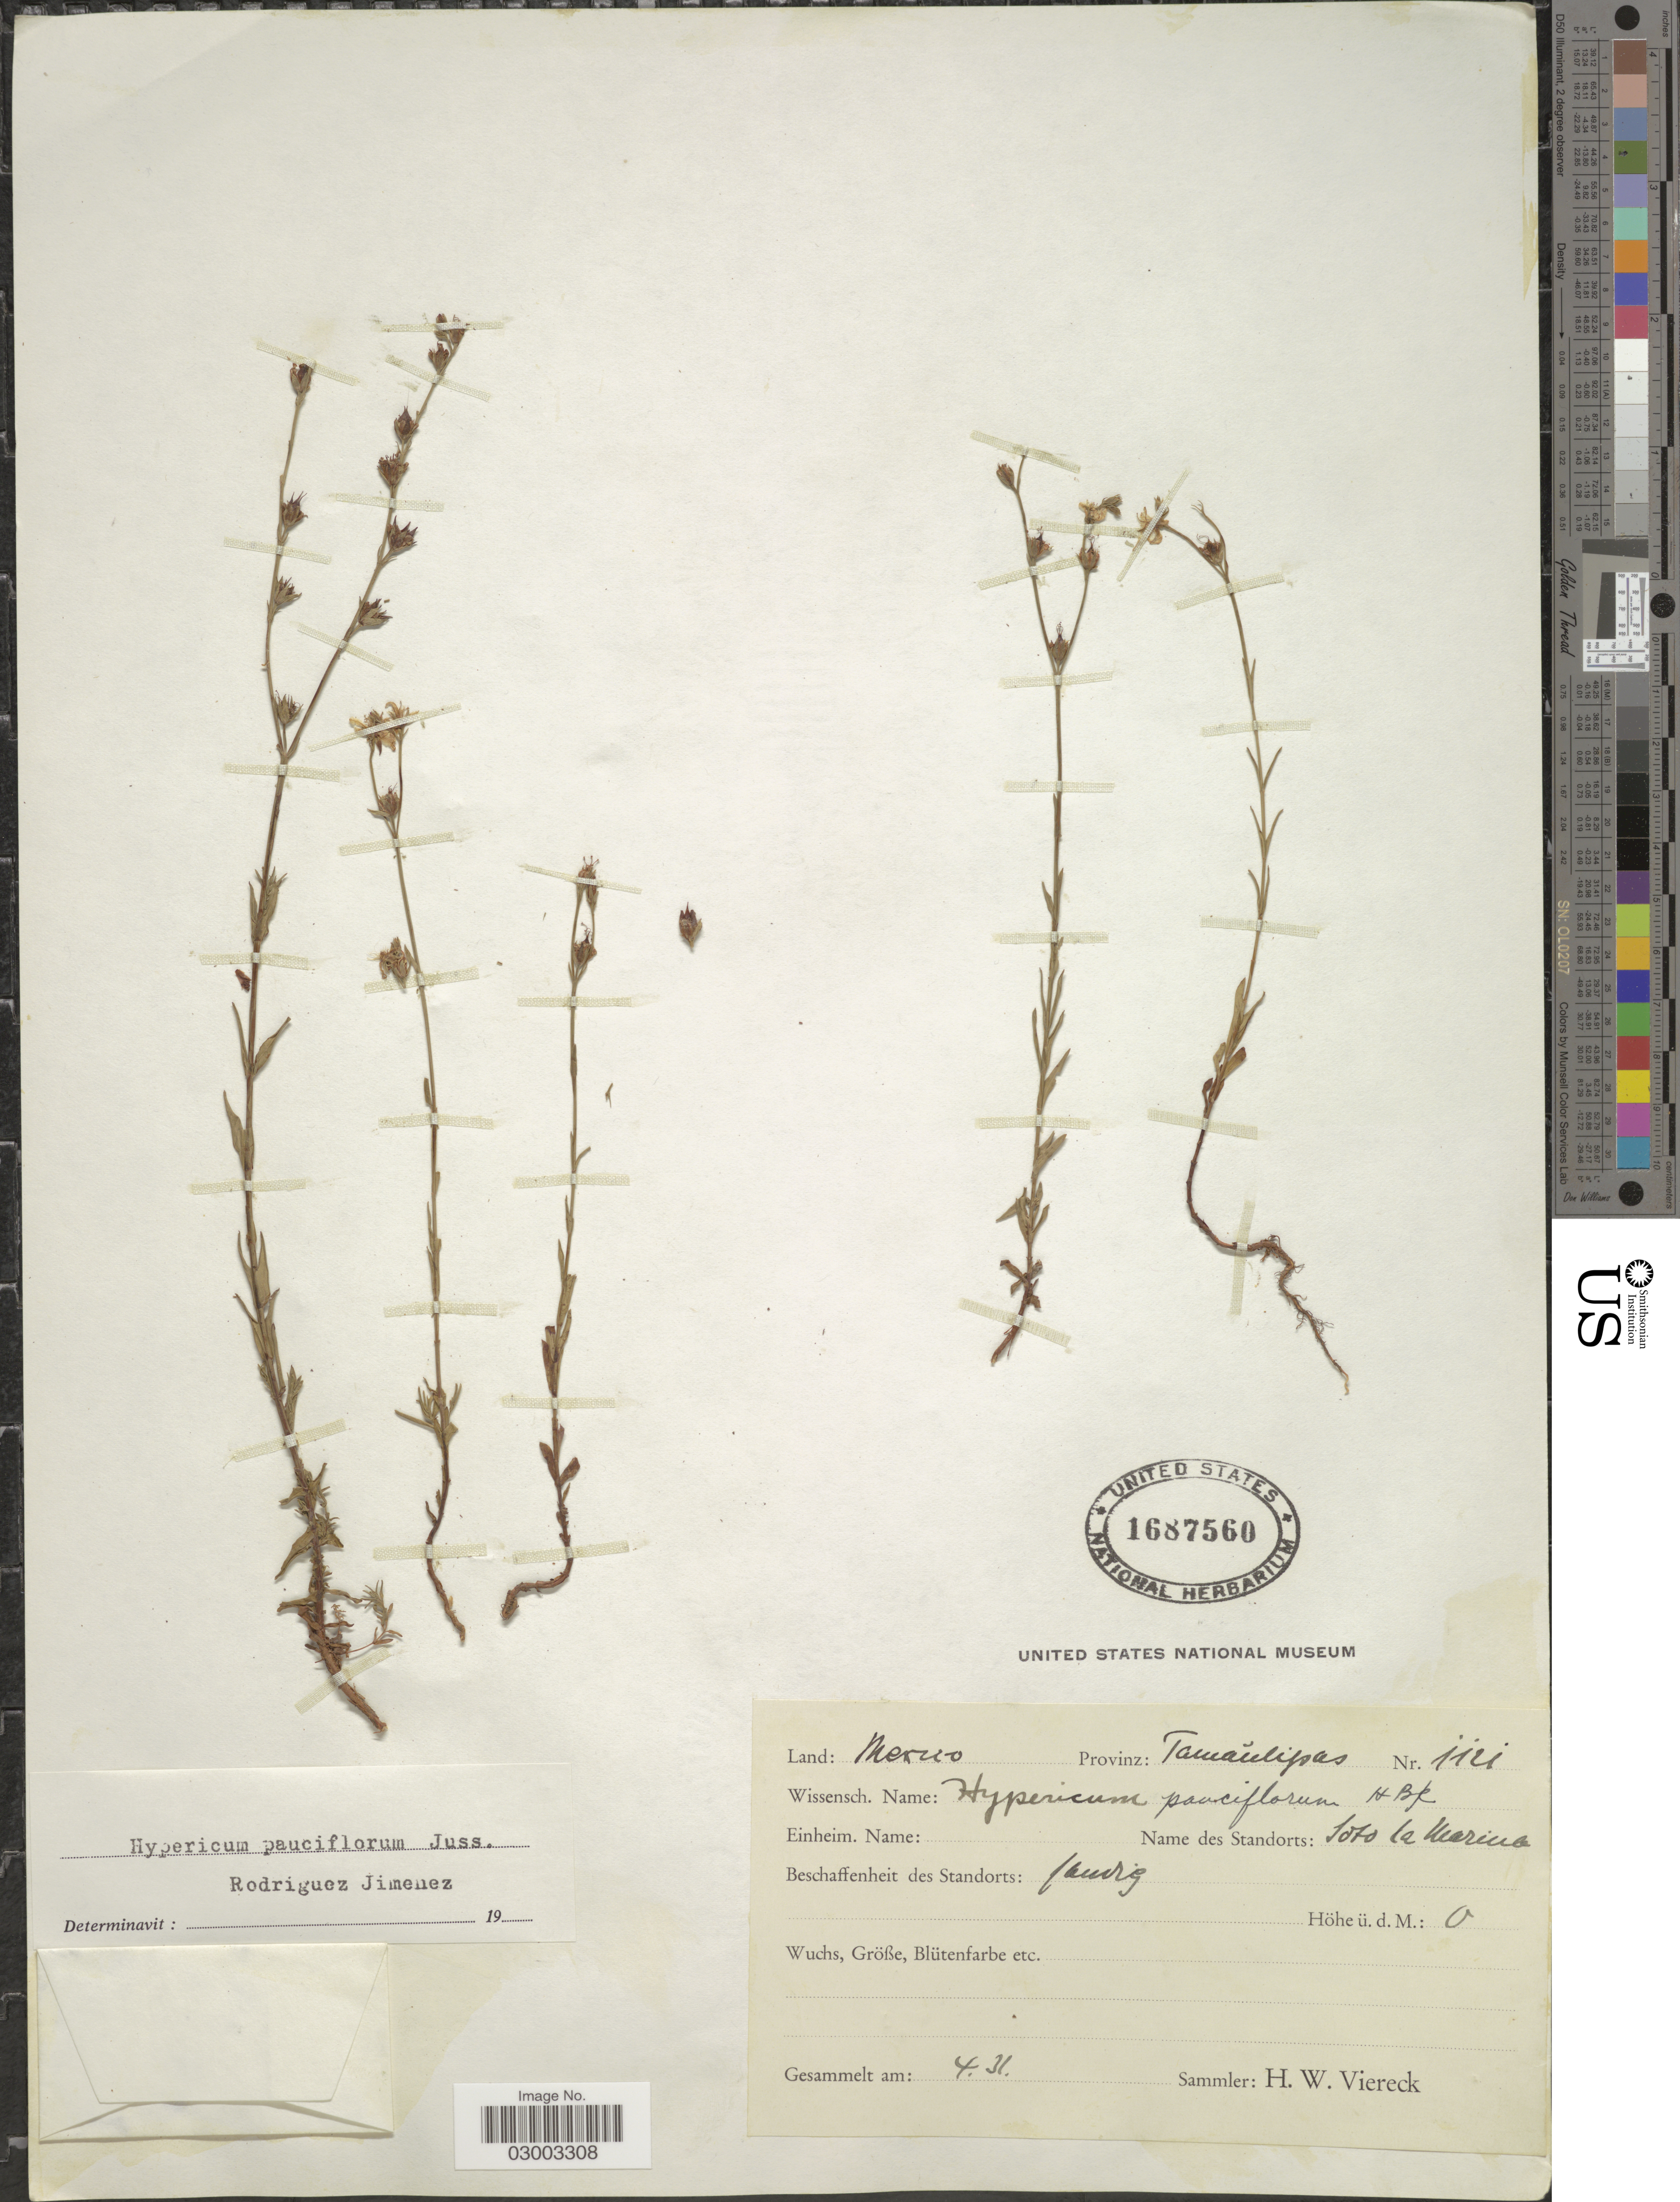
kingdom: Plantae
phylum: Tracheophyta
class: Magnoliopsida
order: Malpighiales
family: Hypericaceae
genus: Hypericum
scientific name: Hypericum pauciflorum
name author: Kunth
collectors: H. W. Viereck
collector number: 1121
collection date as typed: Transcribed d/m/y: /4/31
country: Mexico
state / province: Tamaulipas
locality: Provinz: Tamaulipas. Soto la Marina.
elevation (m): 0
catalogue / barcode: US 1687560